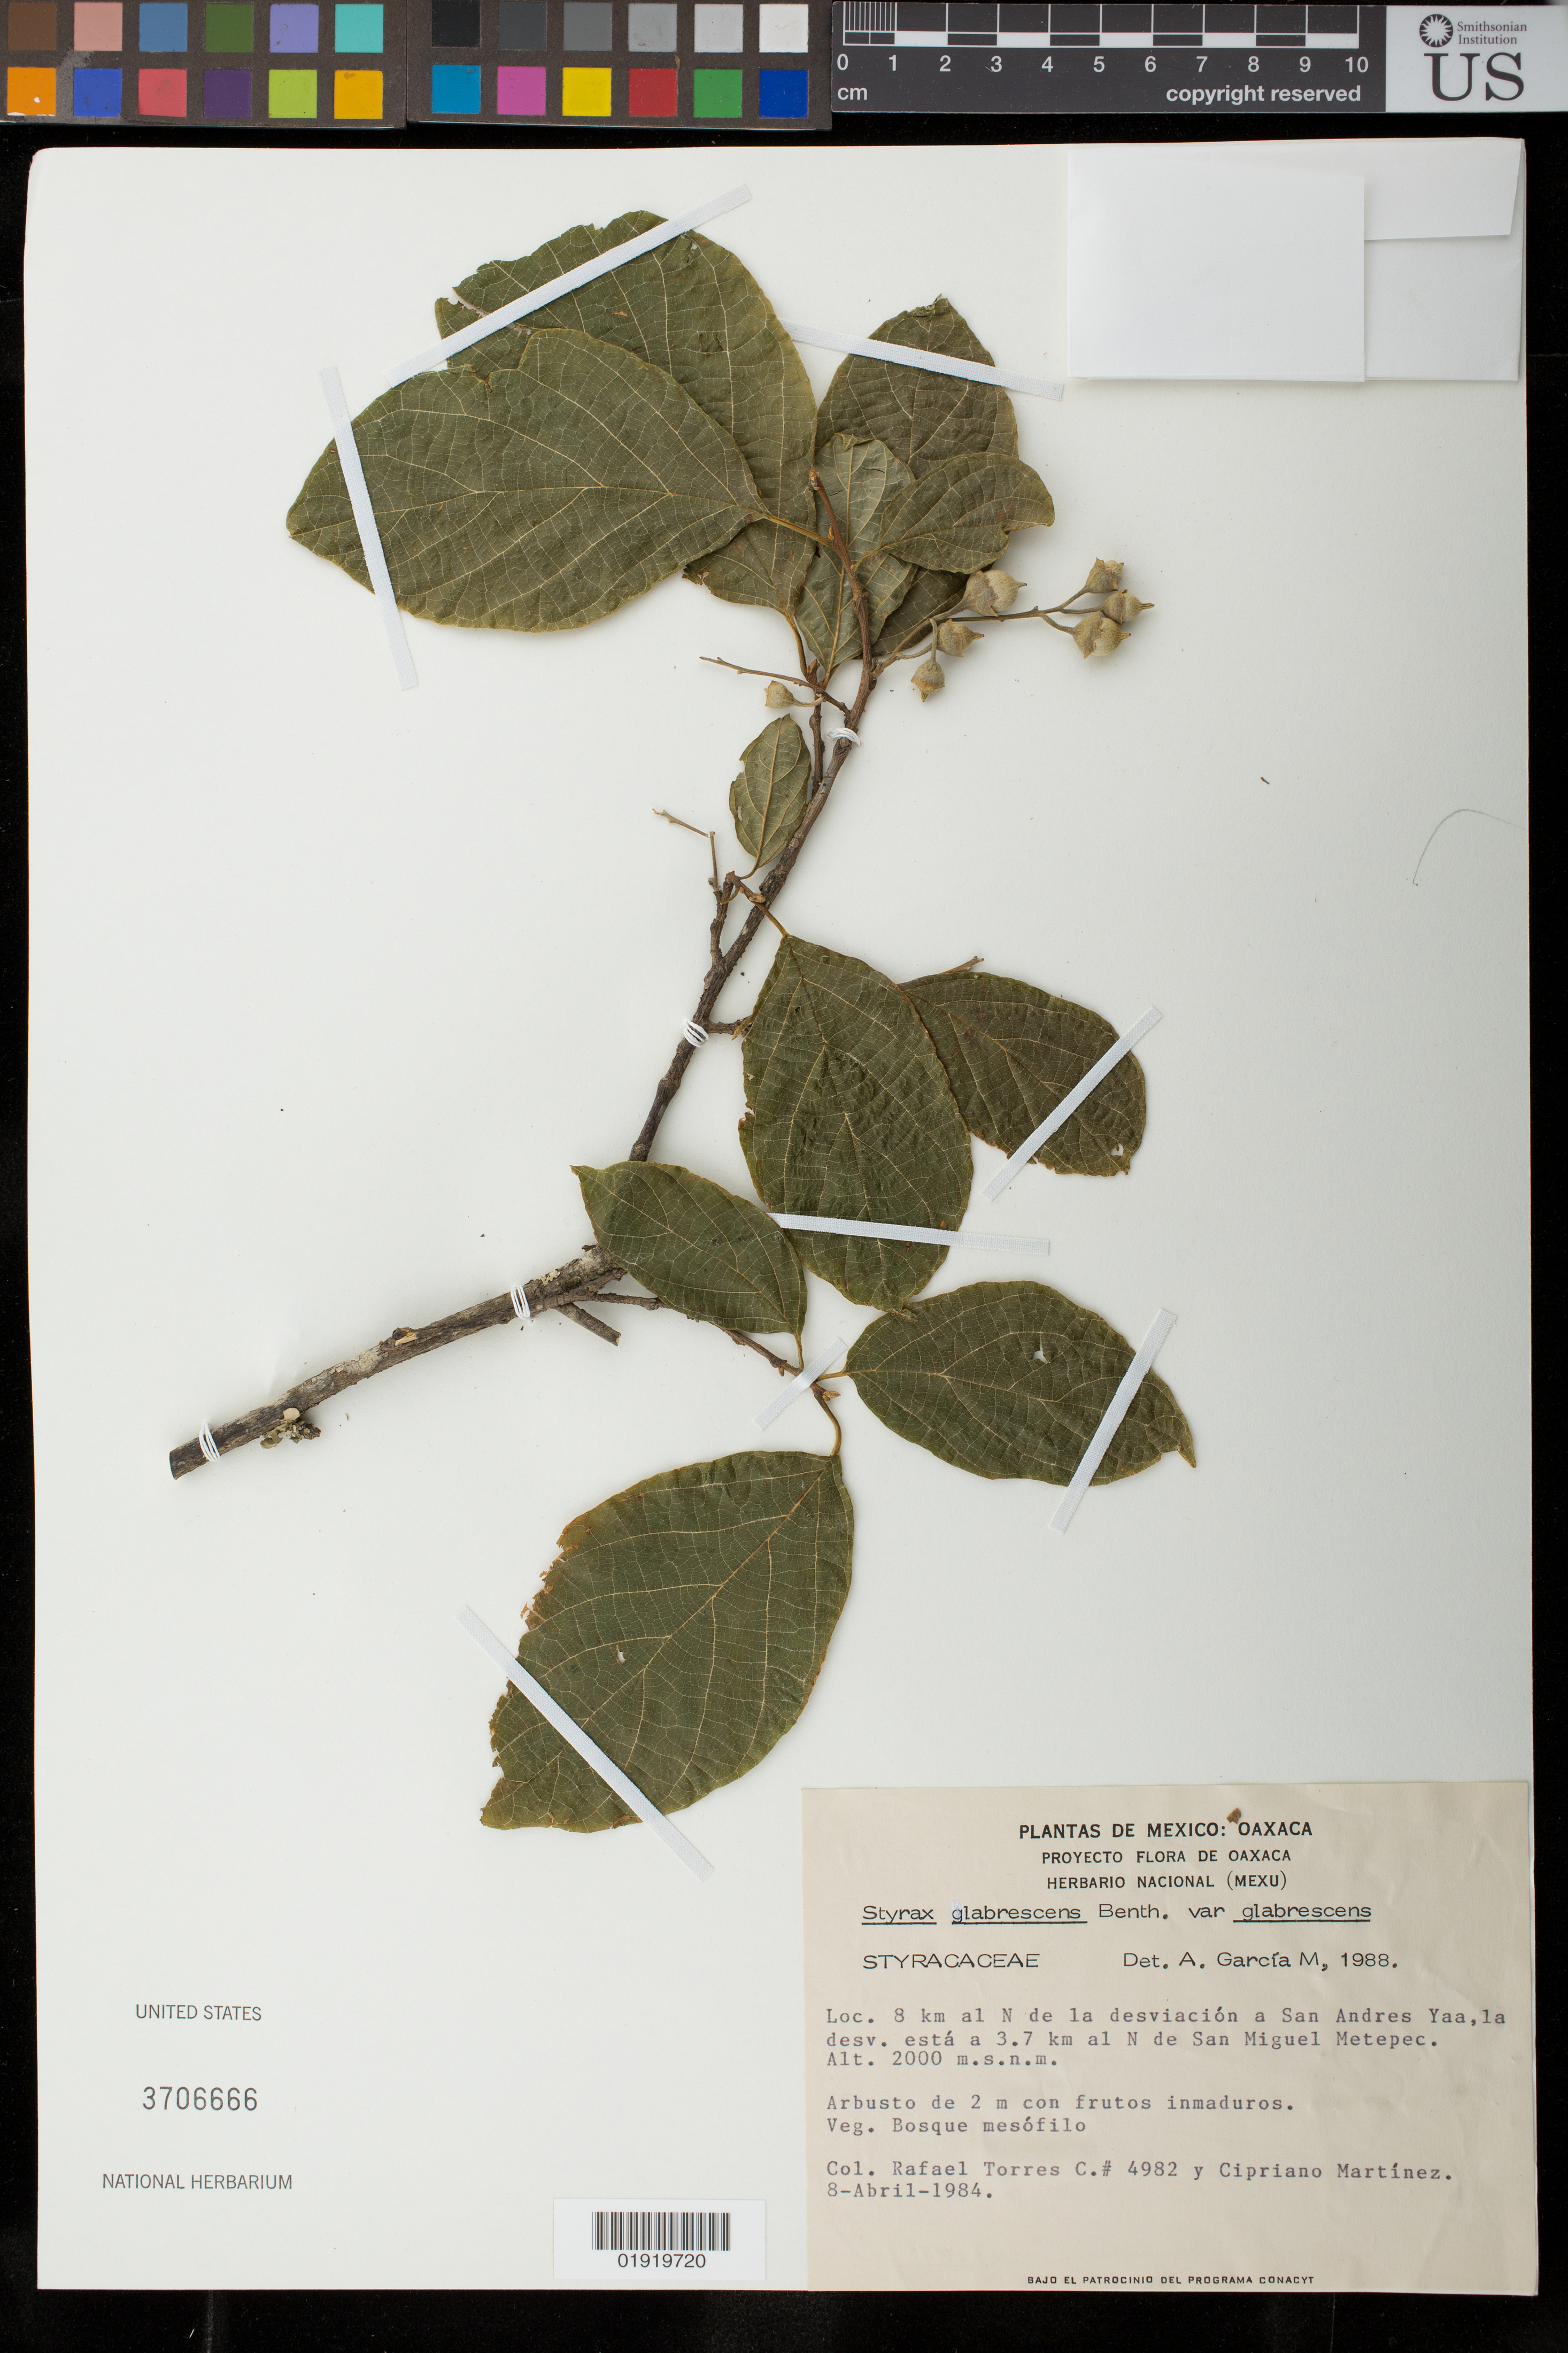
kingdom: Plantae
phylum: Tracheophyta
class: Magnoliopsida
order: Ericales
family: Styracaceae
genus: Styrax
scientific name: Styrax glabrescens Benth. var. glabrescens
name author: Benth.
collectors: R. Torres C. & C. Martínez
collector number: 4982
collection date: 1984-04-08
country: Mexico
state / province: Oaxaca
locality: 8 km al N de la desviación a San Andres Yaa, la desv. está a 3.7 km al N de San Miguel Metepec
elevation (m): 2000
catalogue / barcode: US 3706666